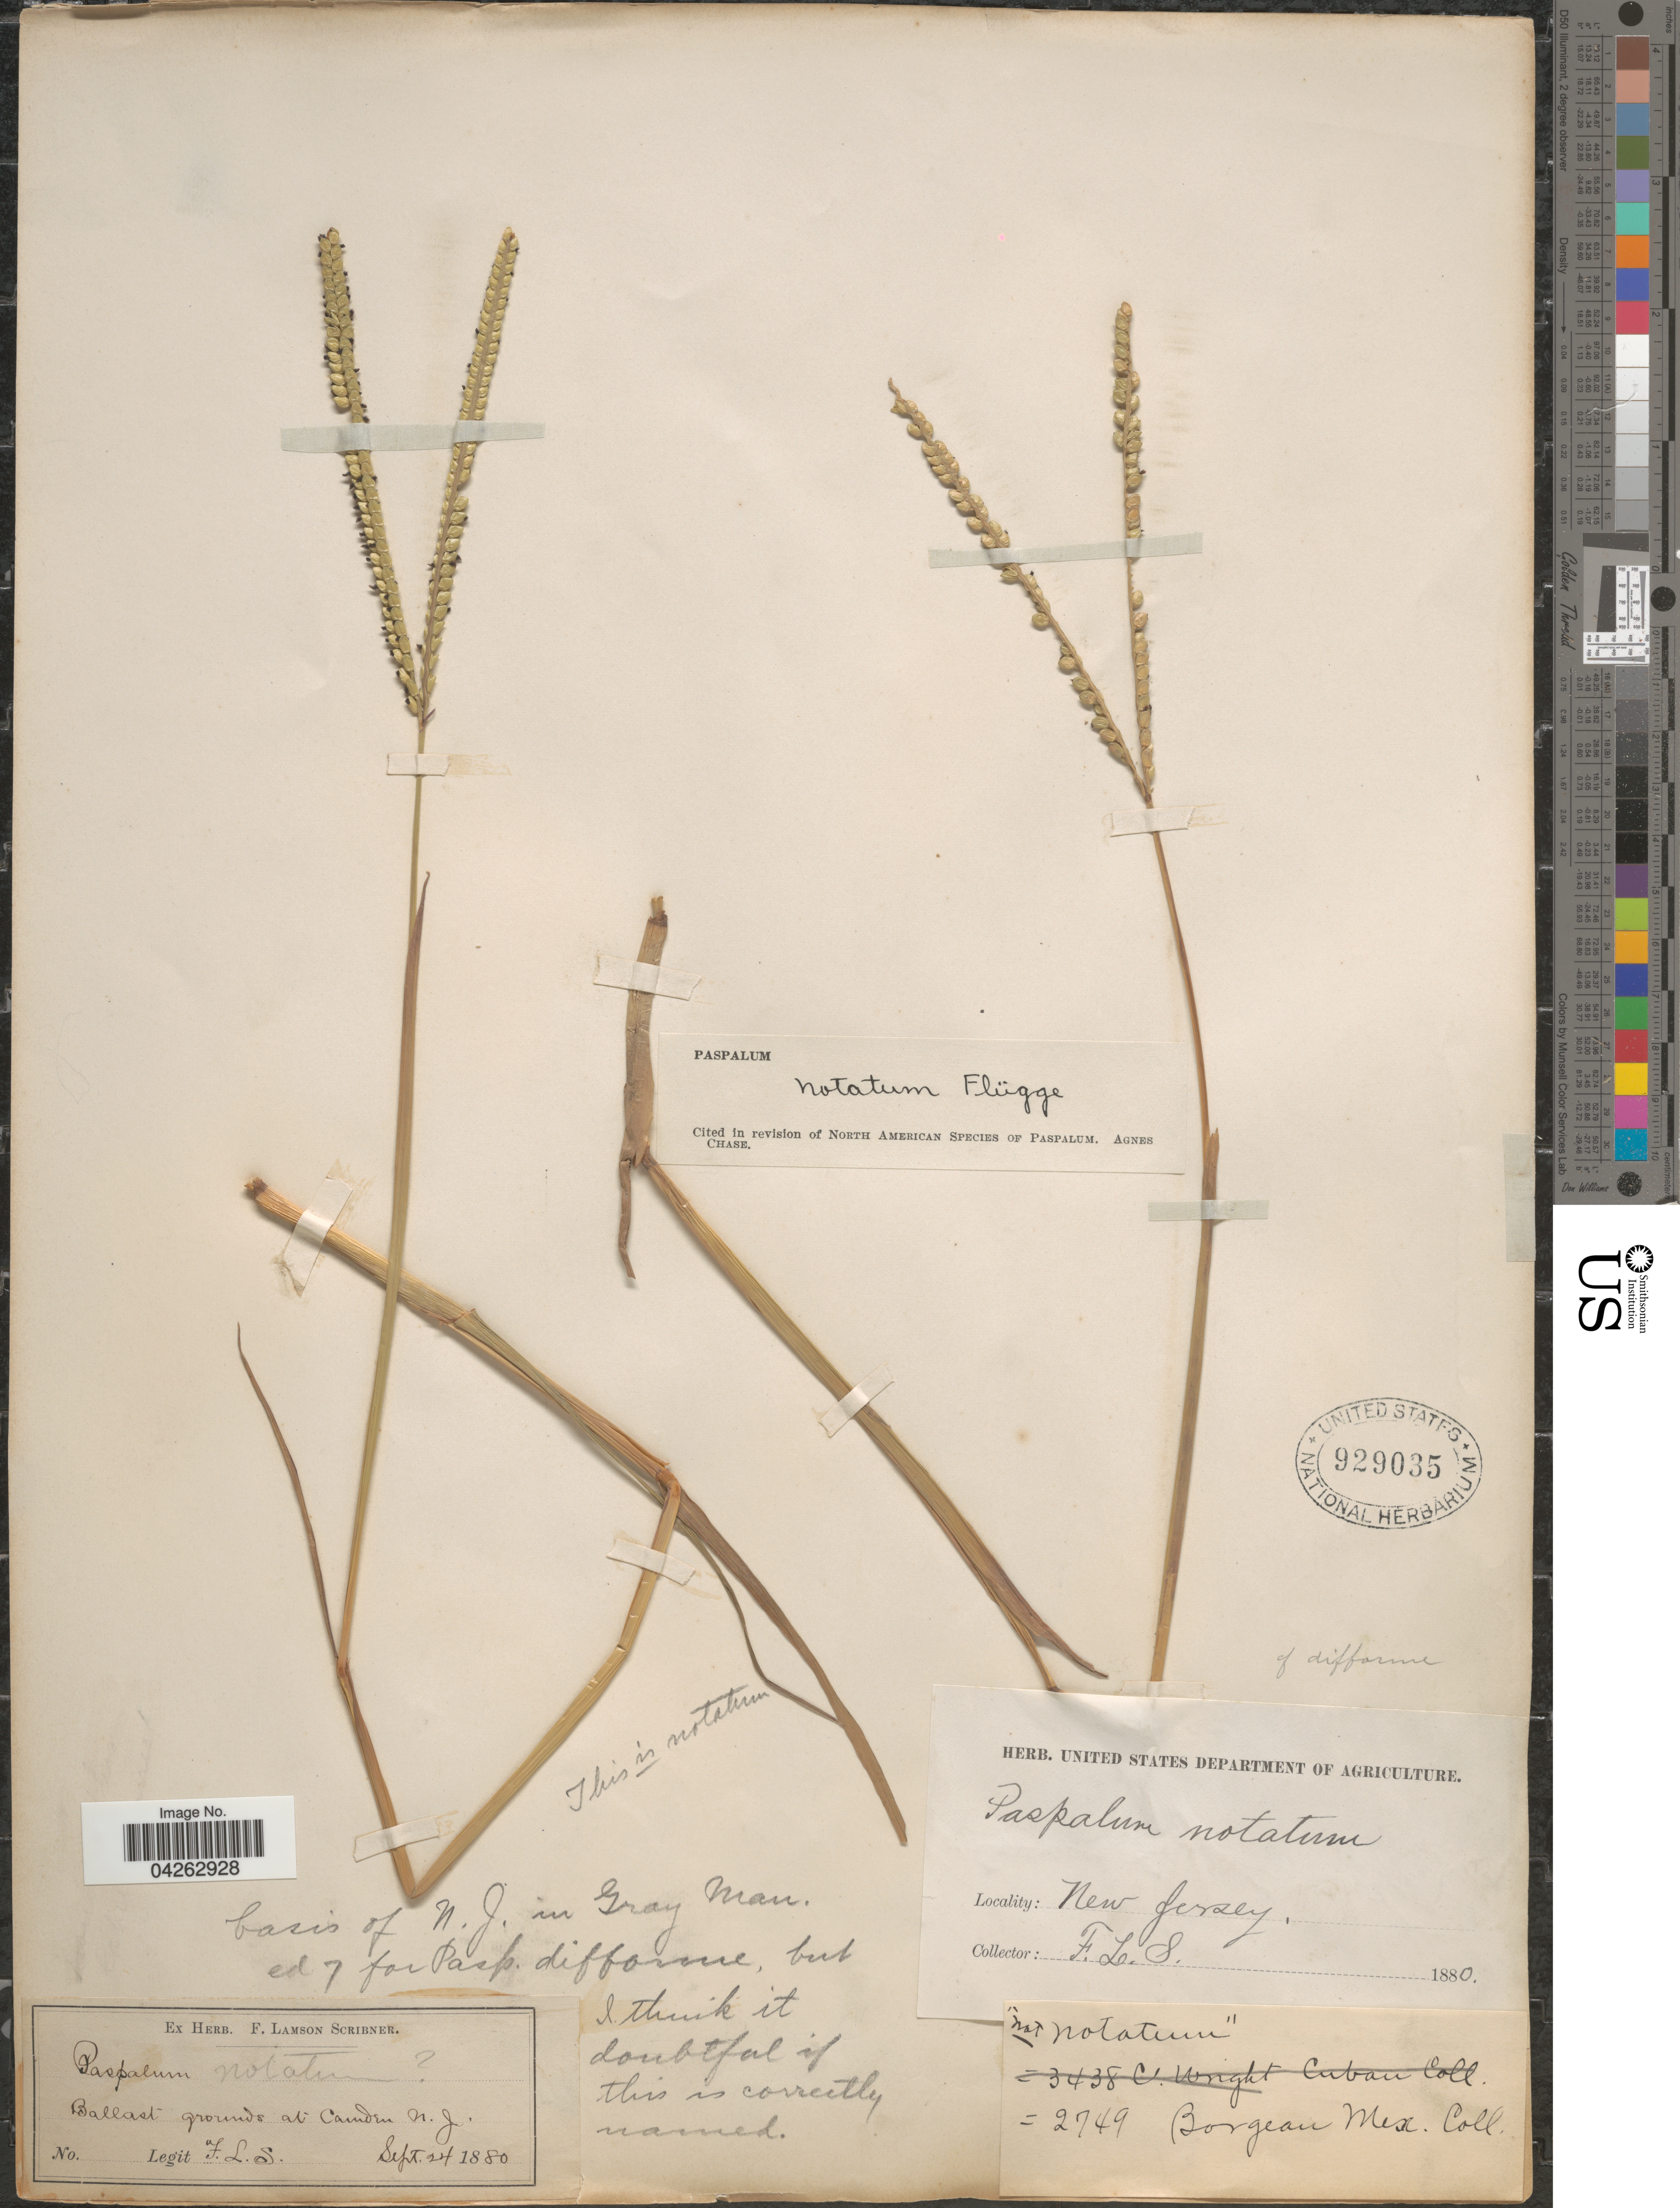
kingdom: Plantae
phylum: Tracheophyta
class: Liliopsida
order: Poales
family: Poaceae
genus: Paspalum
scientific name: Paspalum notatum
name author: Flüggé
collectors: F. Lamson-Scribner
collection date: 1880-09-24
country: United States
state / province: New Jersey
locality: At Camden.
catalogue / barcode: US 929035